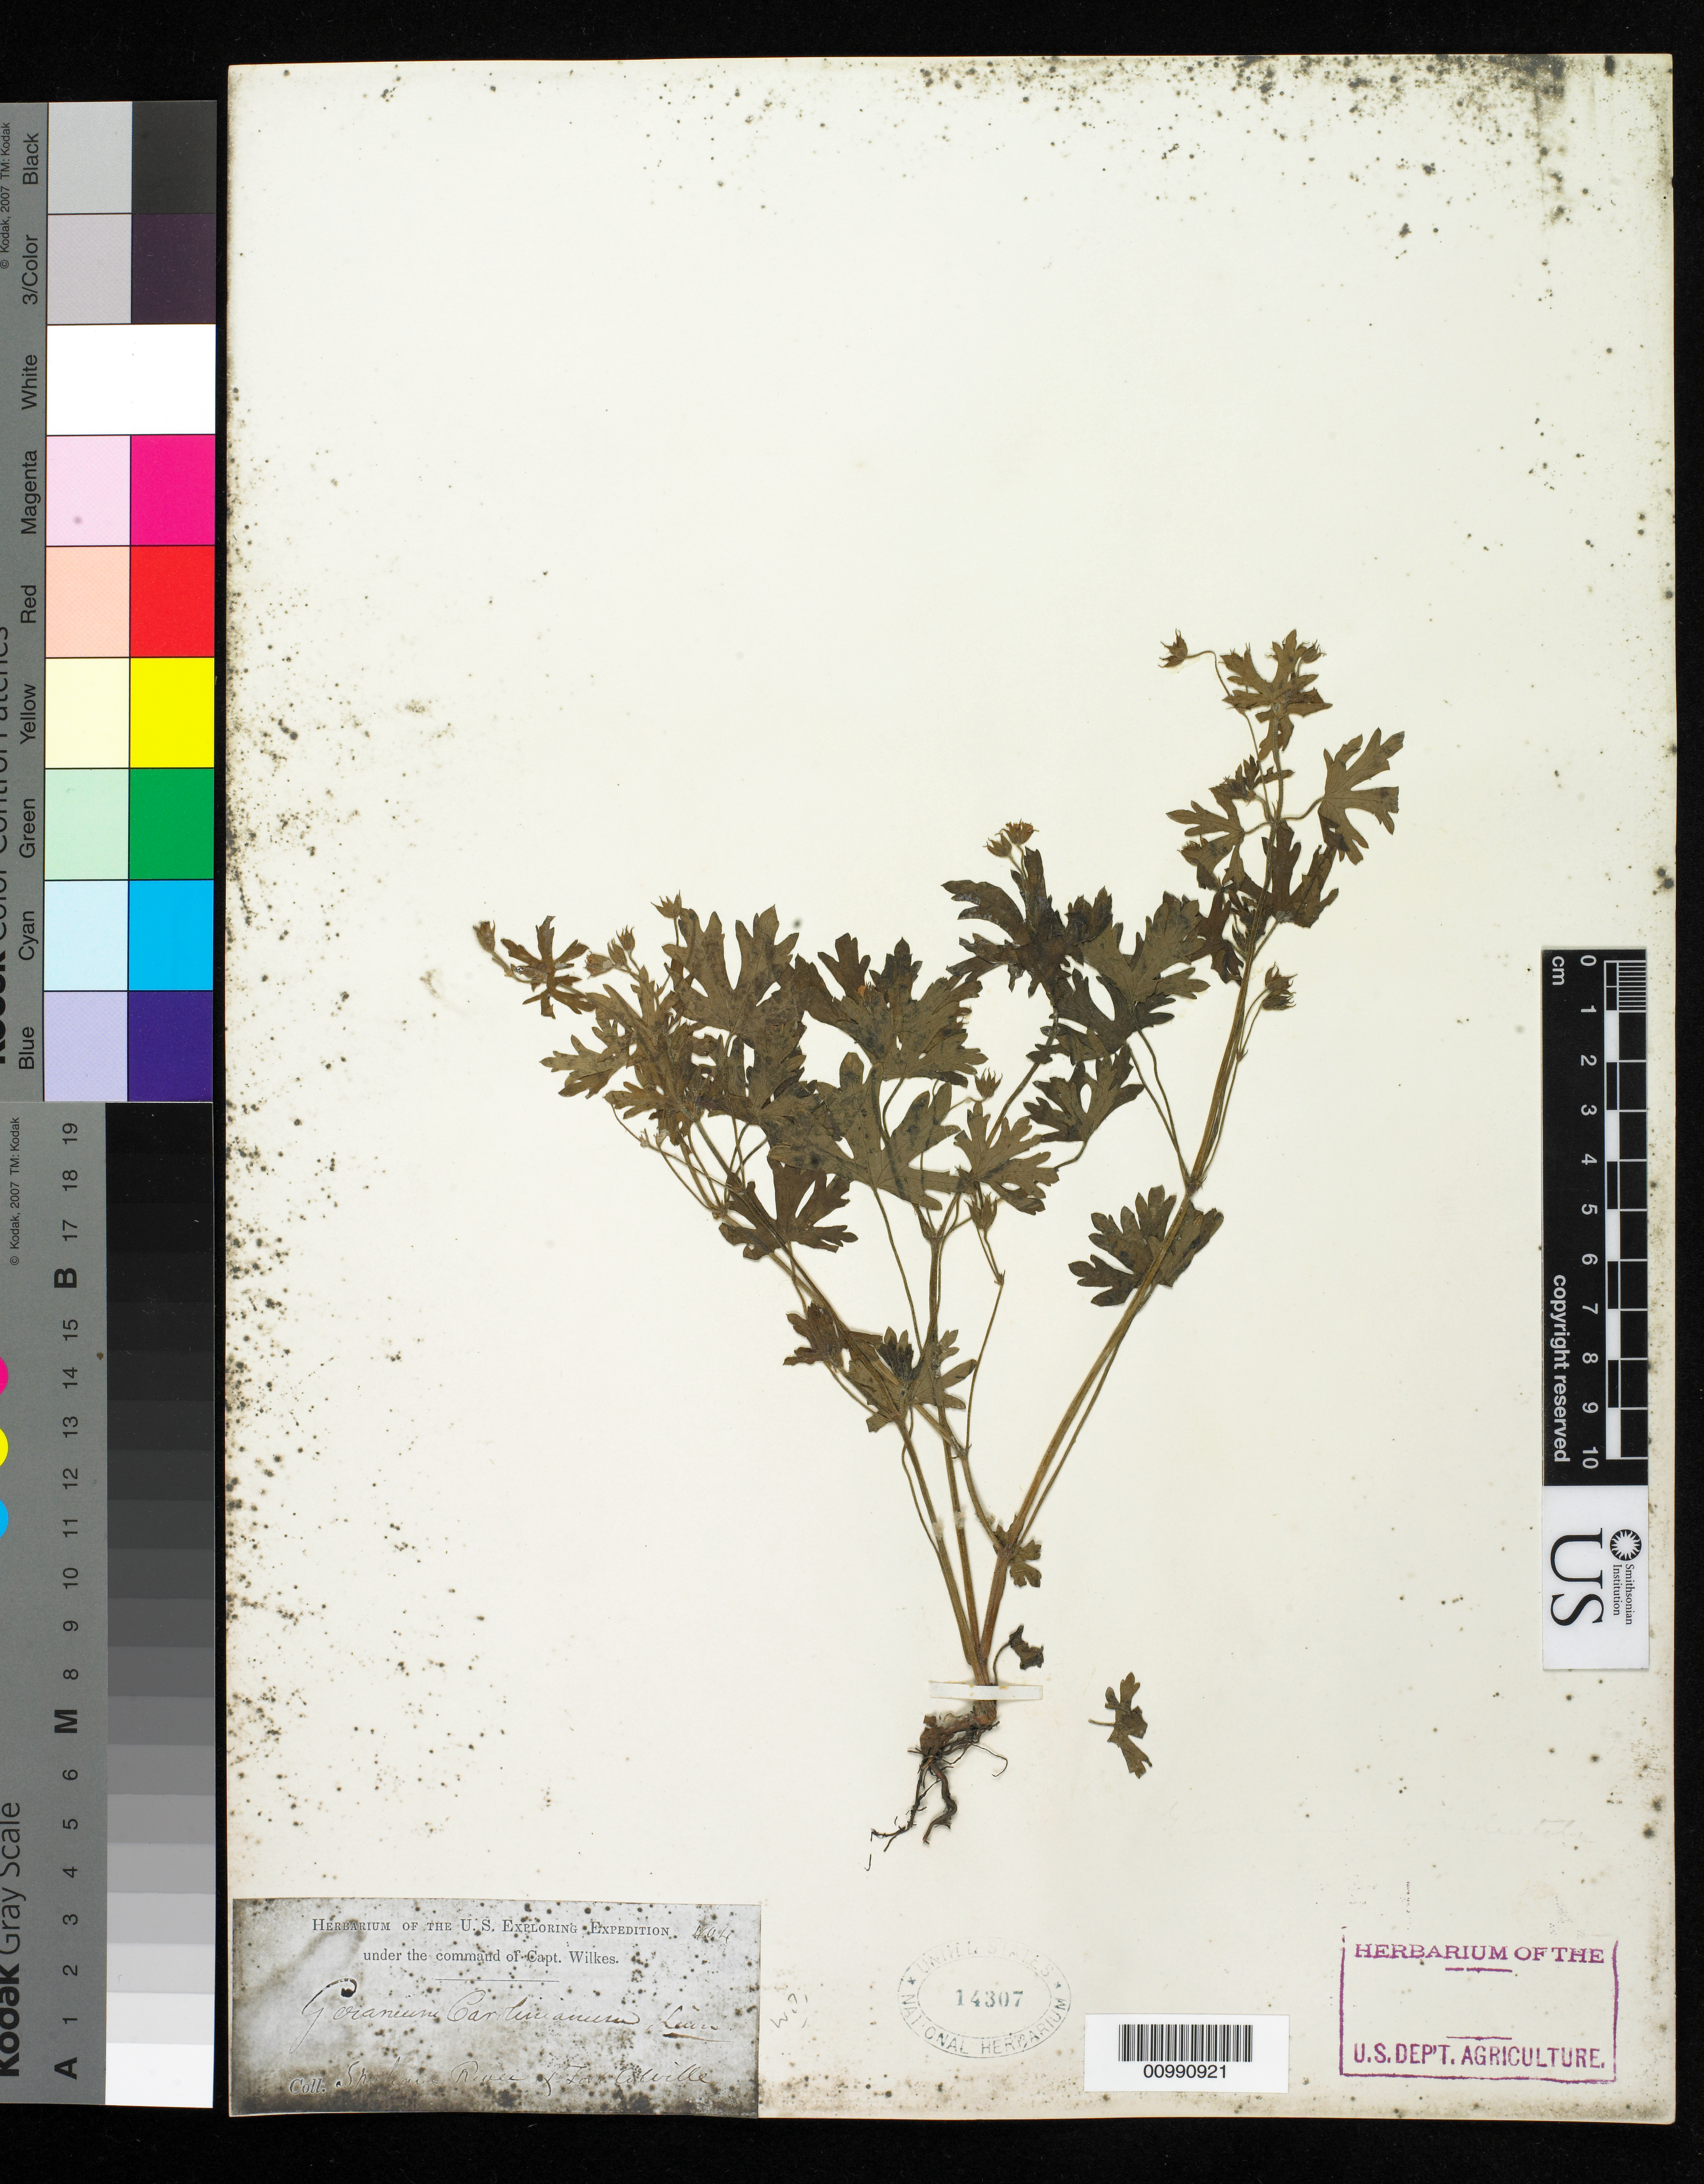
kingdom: Plantae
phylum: Tracheophyta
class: Magnoliopsida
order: Geraniales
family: Geraniaceae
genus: Geranium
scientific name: Geranium bicknellii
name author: Britton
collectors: Wilkes Explor. Exped.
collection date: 1838/1842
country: United States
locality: Spokan River, Fort Colville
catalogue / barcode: US 14307